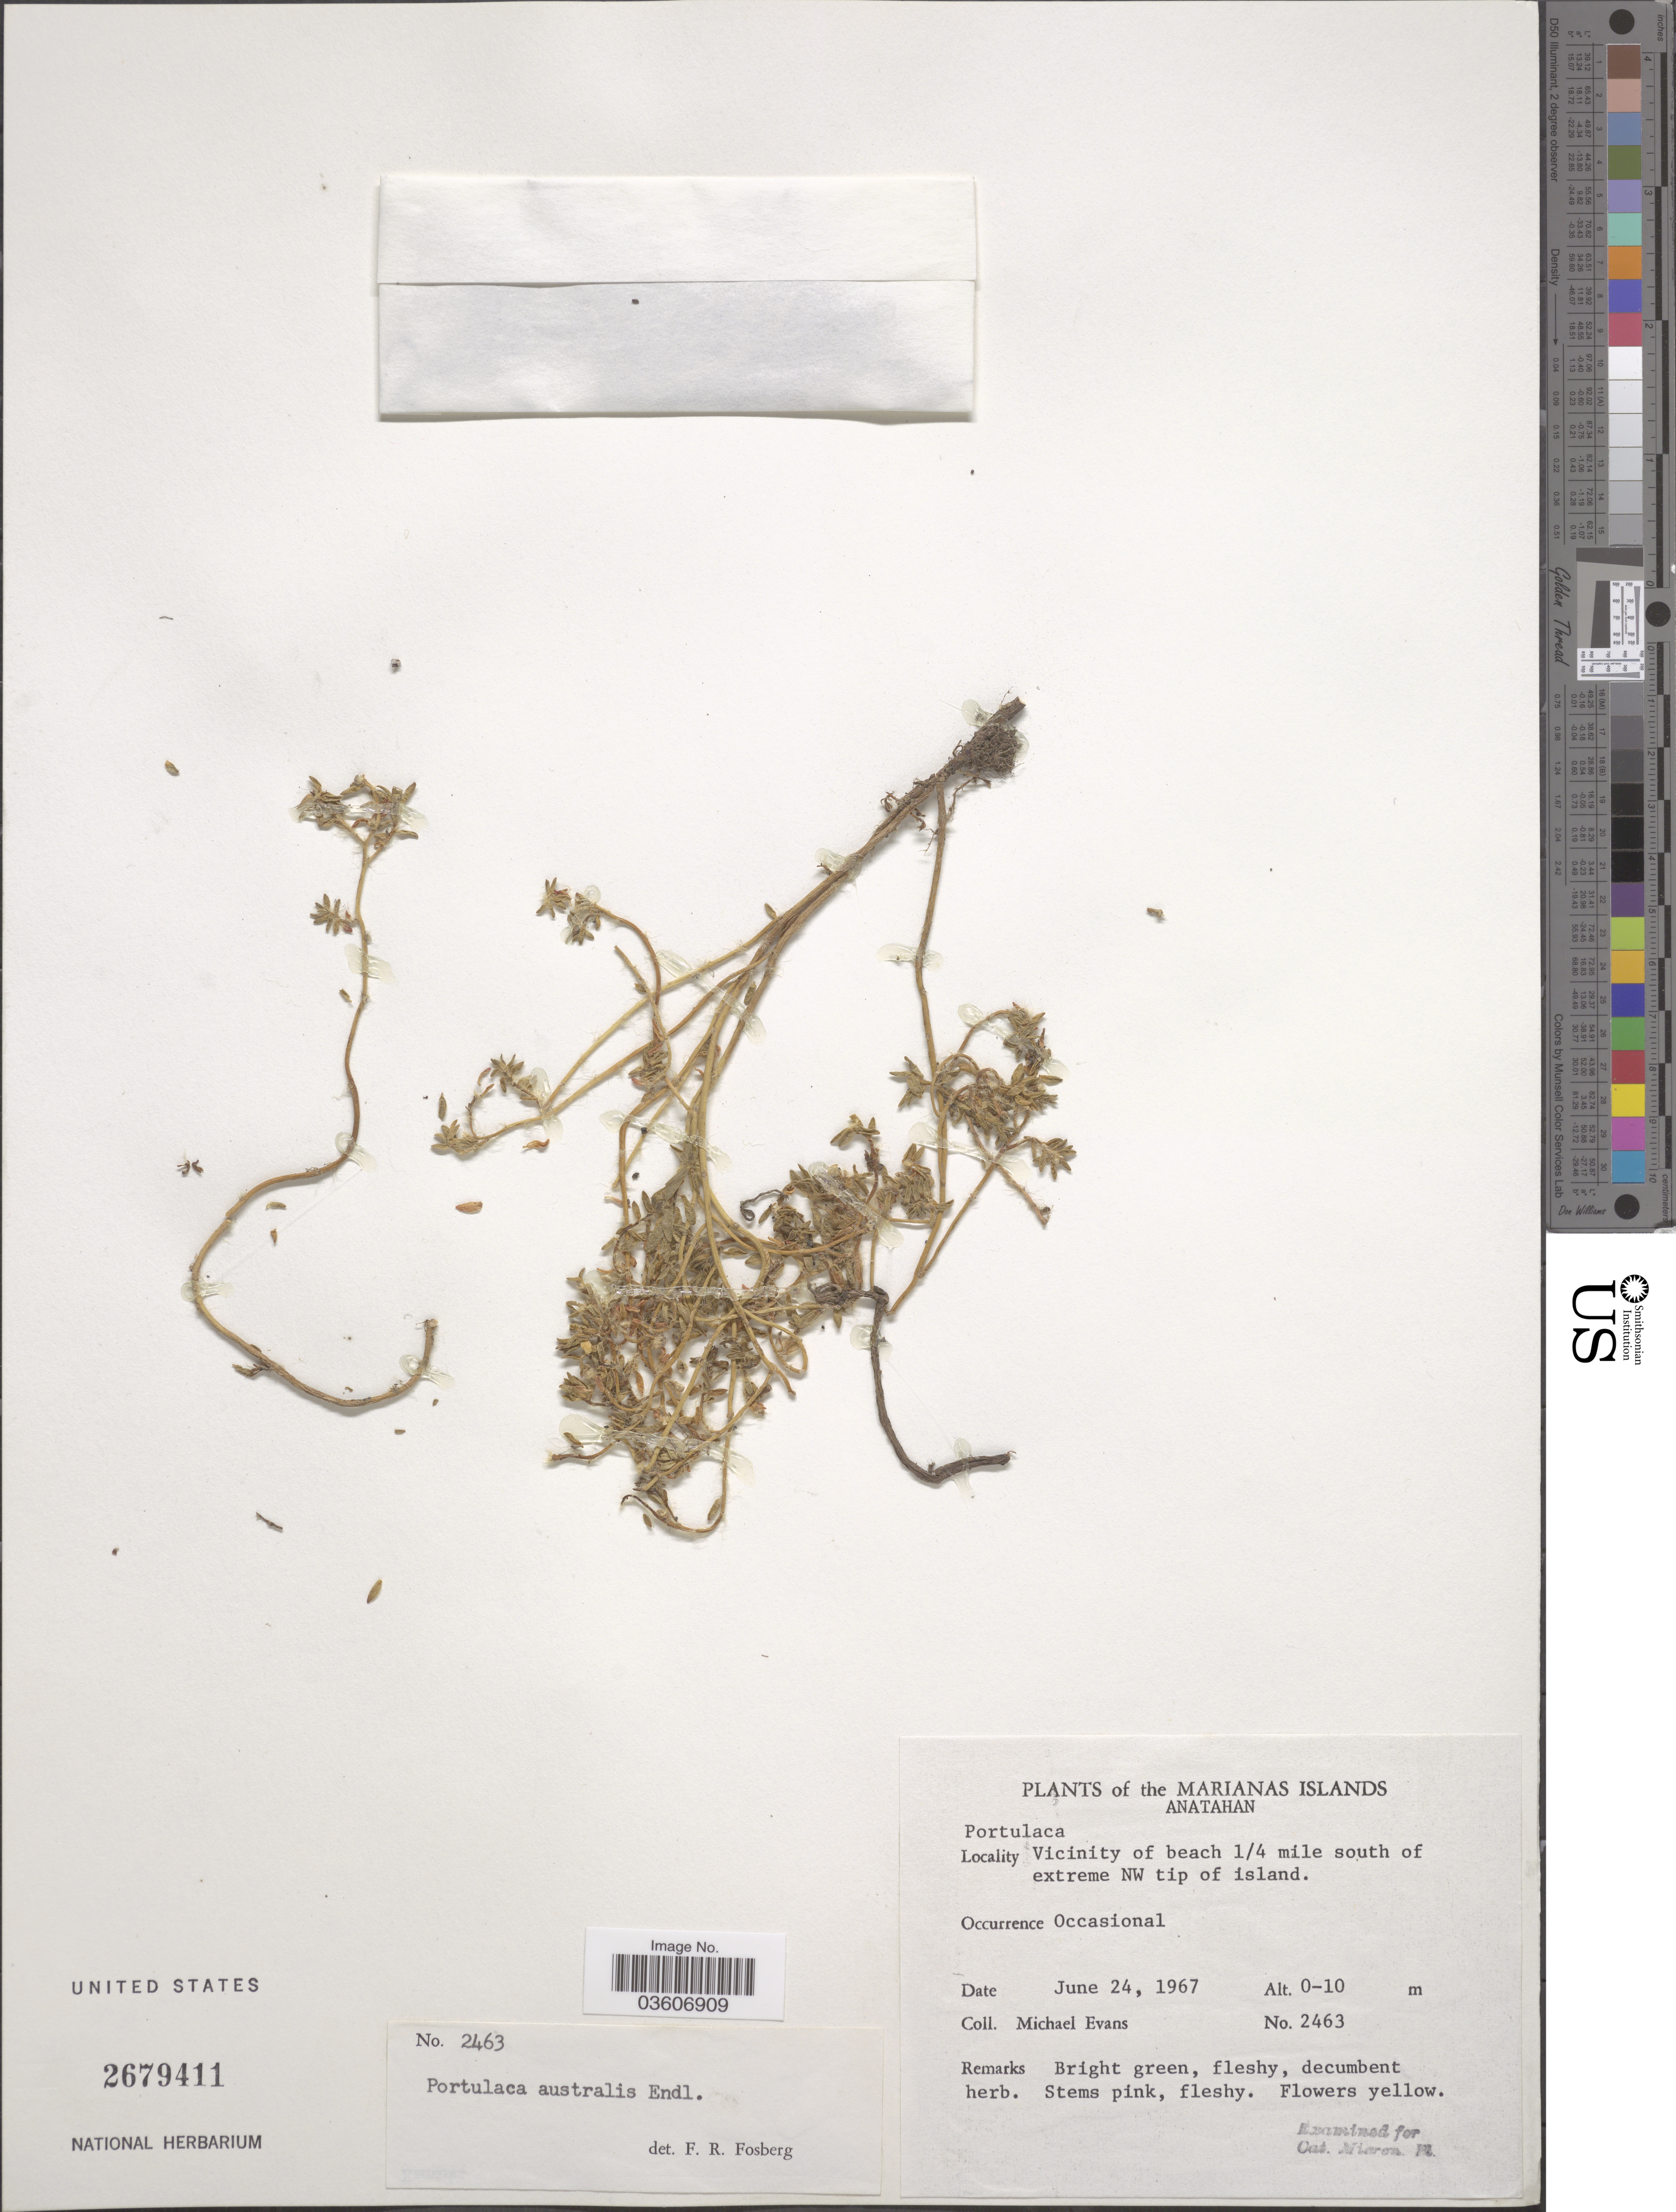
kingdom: Plantae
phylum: Tracheophyta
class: Magnoliopsida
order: Caryophyllales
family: Portulacaceae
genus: Portulaca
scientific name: Portulaca australis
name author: Endl.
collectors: M. Evans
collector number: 2463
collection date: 1967-06-24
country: Northern Mariana Islands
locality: Marianas Islands. Anatahan. Vicinity of beach ¼ mile south of extreme NW tip of island.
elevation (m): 0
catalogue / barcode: US 2679411